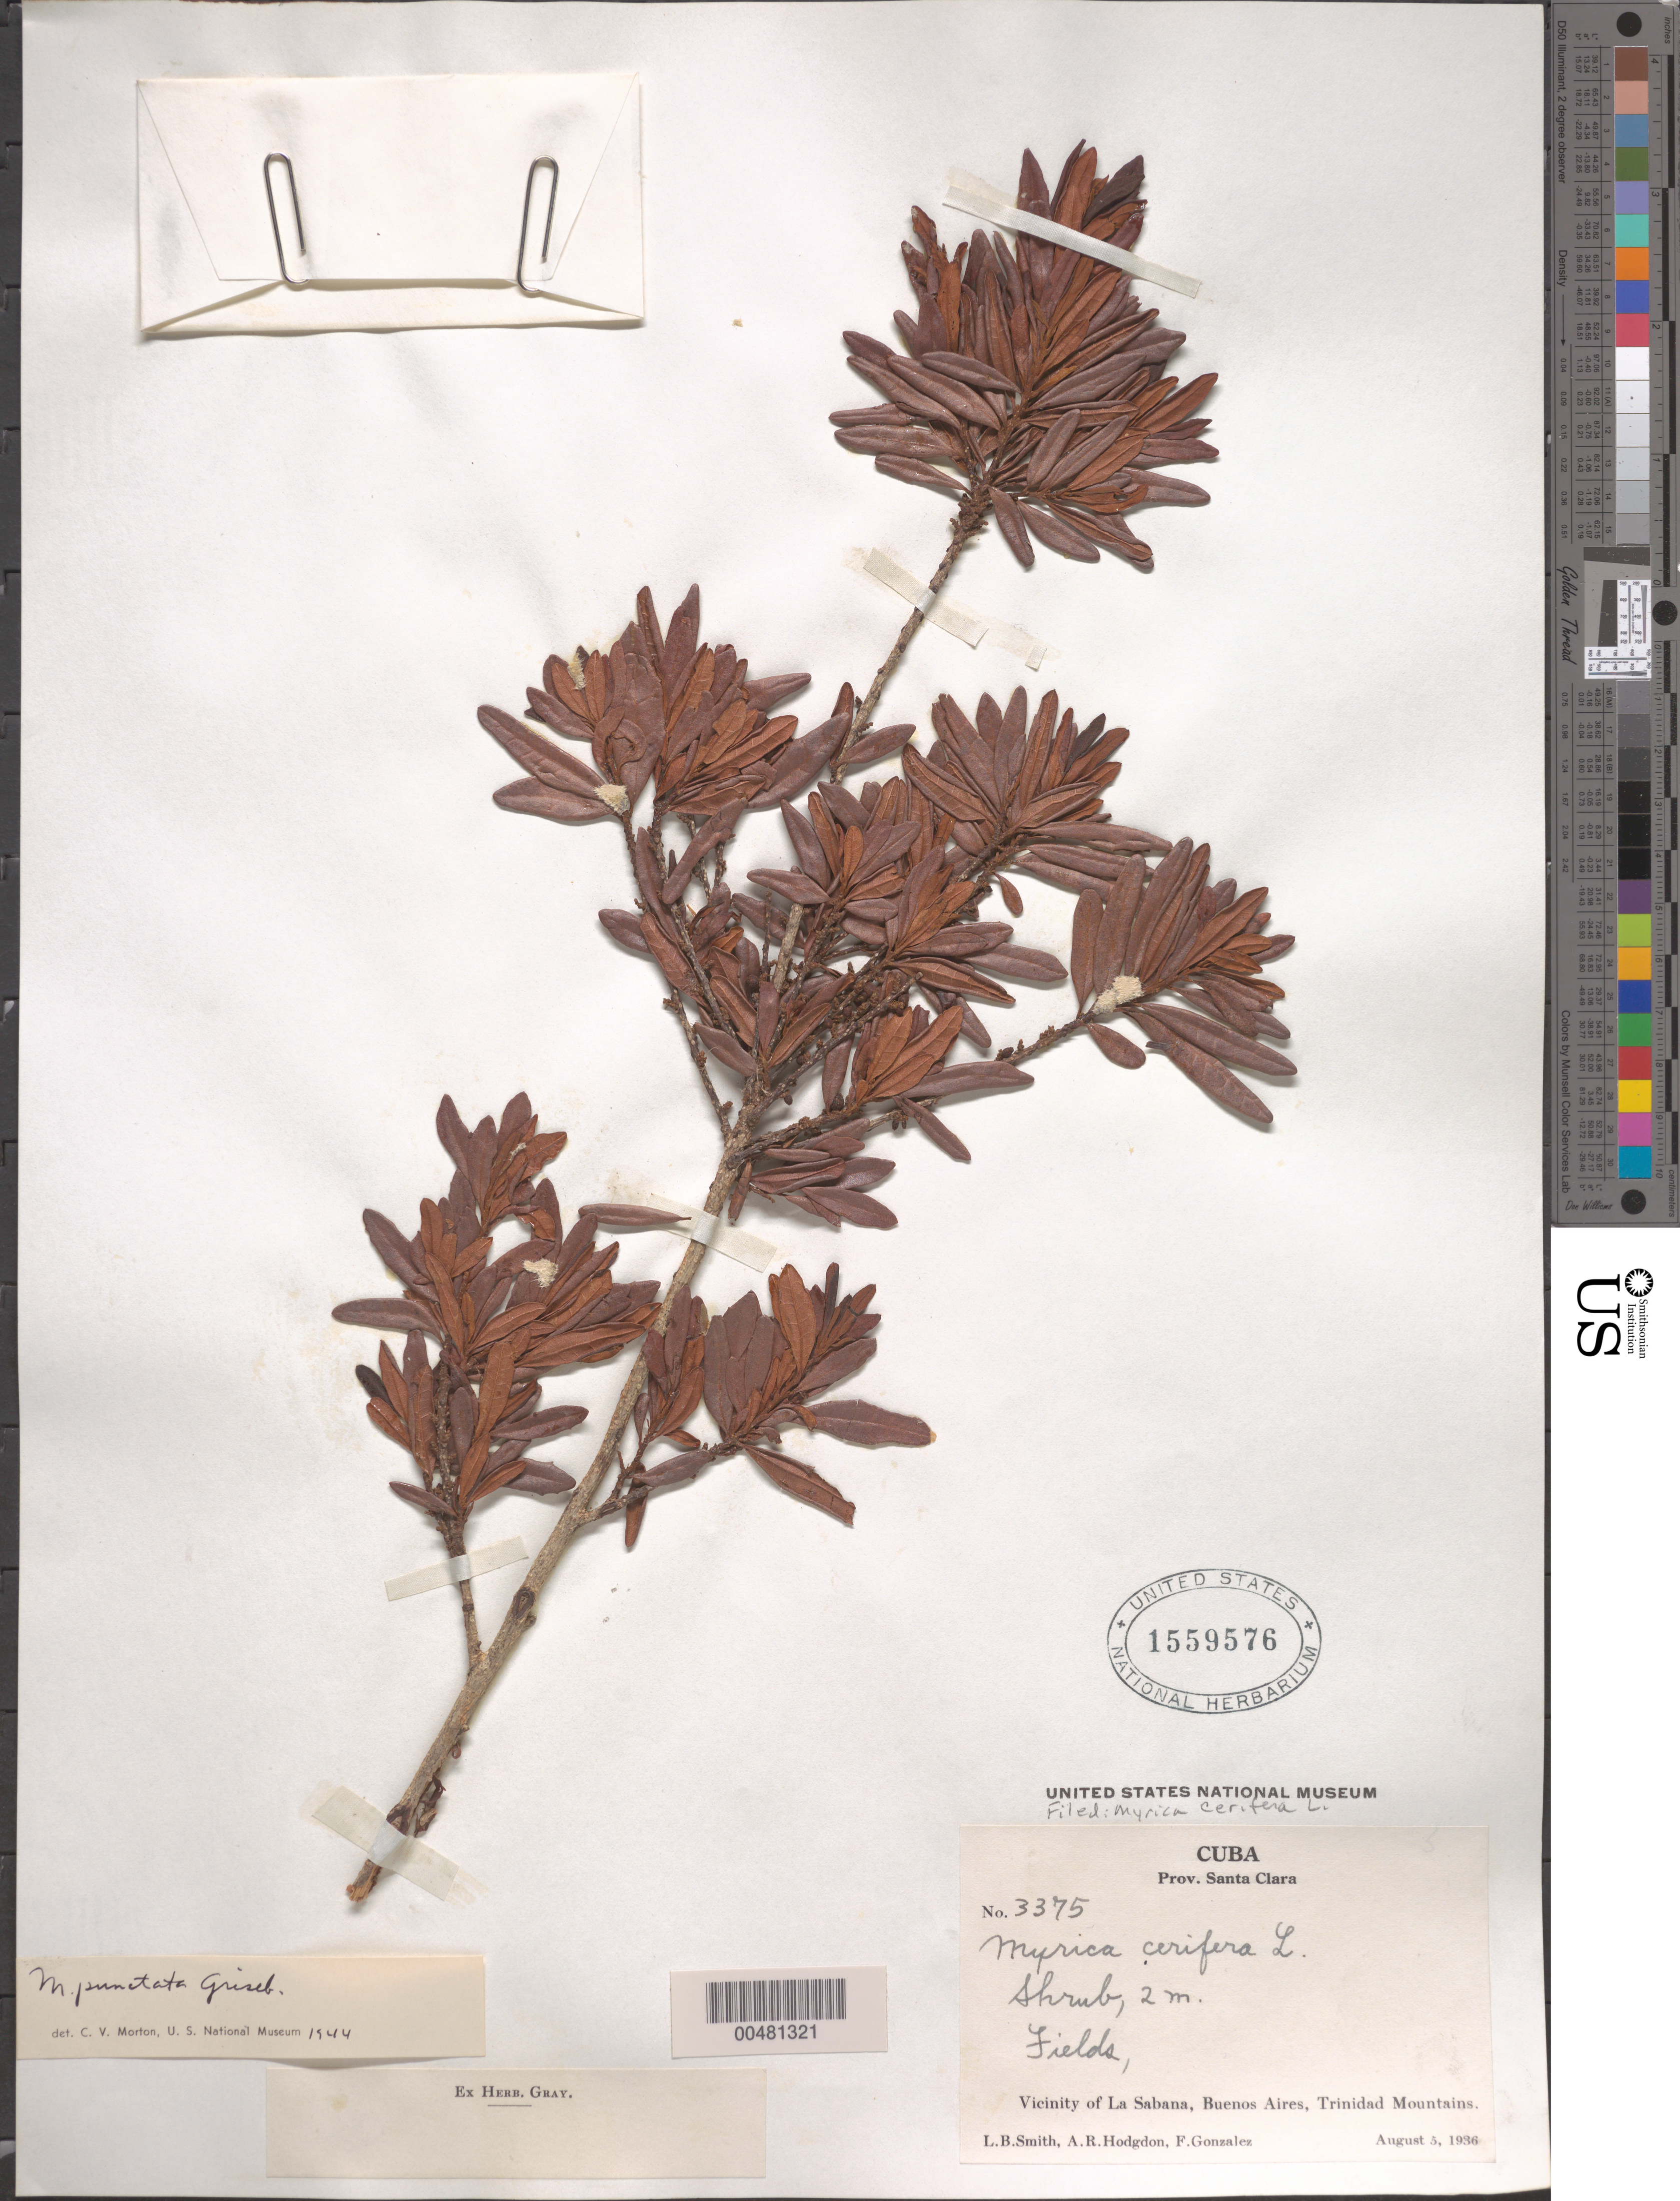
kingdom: Plantae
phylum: Tracheophyta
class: Magnoliopsida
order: Fagales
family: Myricaceae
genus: Morella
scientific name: Morella punctata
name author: (Griseb.) J. Herb.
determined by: Strong, Mark T., (BOT), Smithsonian Institution - National Museum of Natural History (UNITED STATES)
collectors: L. Smith, A. R. Hodgdon & F. González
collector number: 3375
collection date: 1936-08-05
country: Cuba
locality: Santa Clara Province. La Sabana, Buenos Aires, Trinidad Mountains.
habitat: Fields.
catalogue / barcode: US 1559576